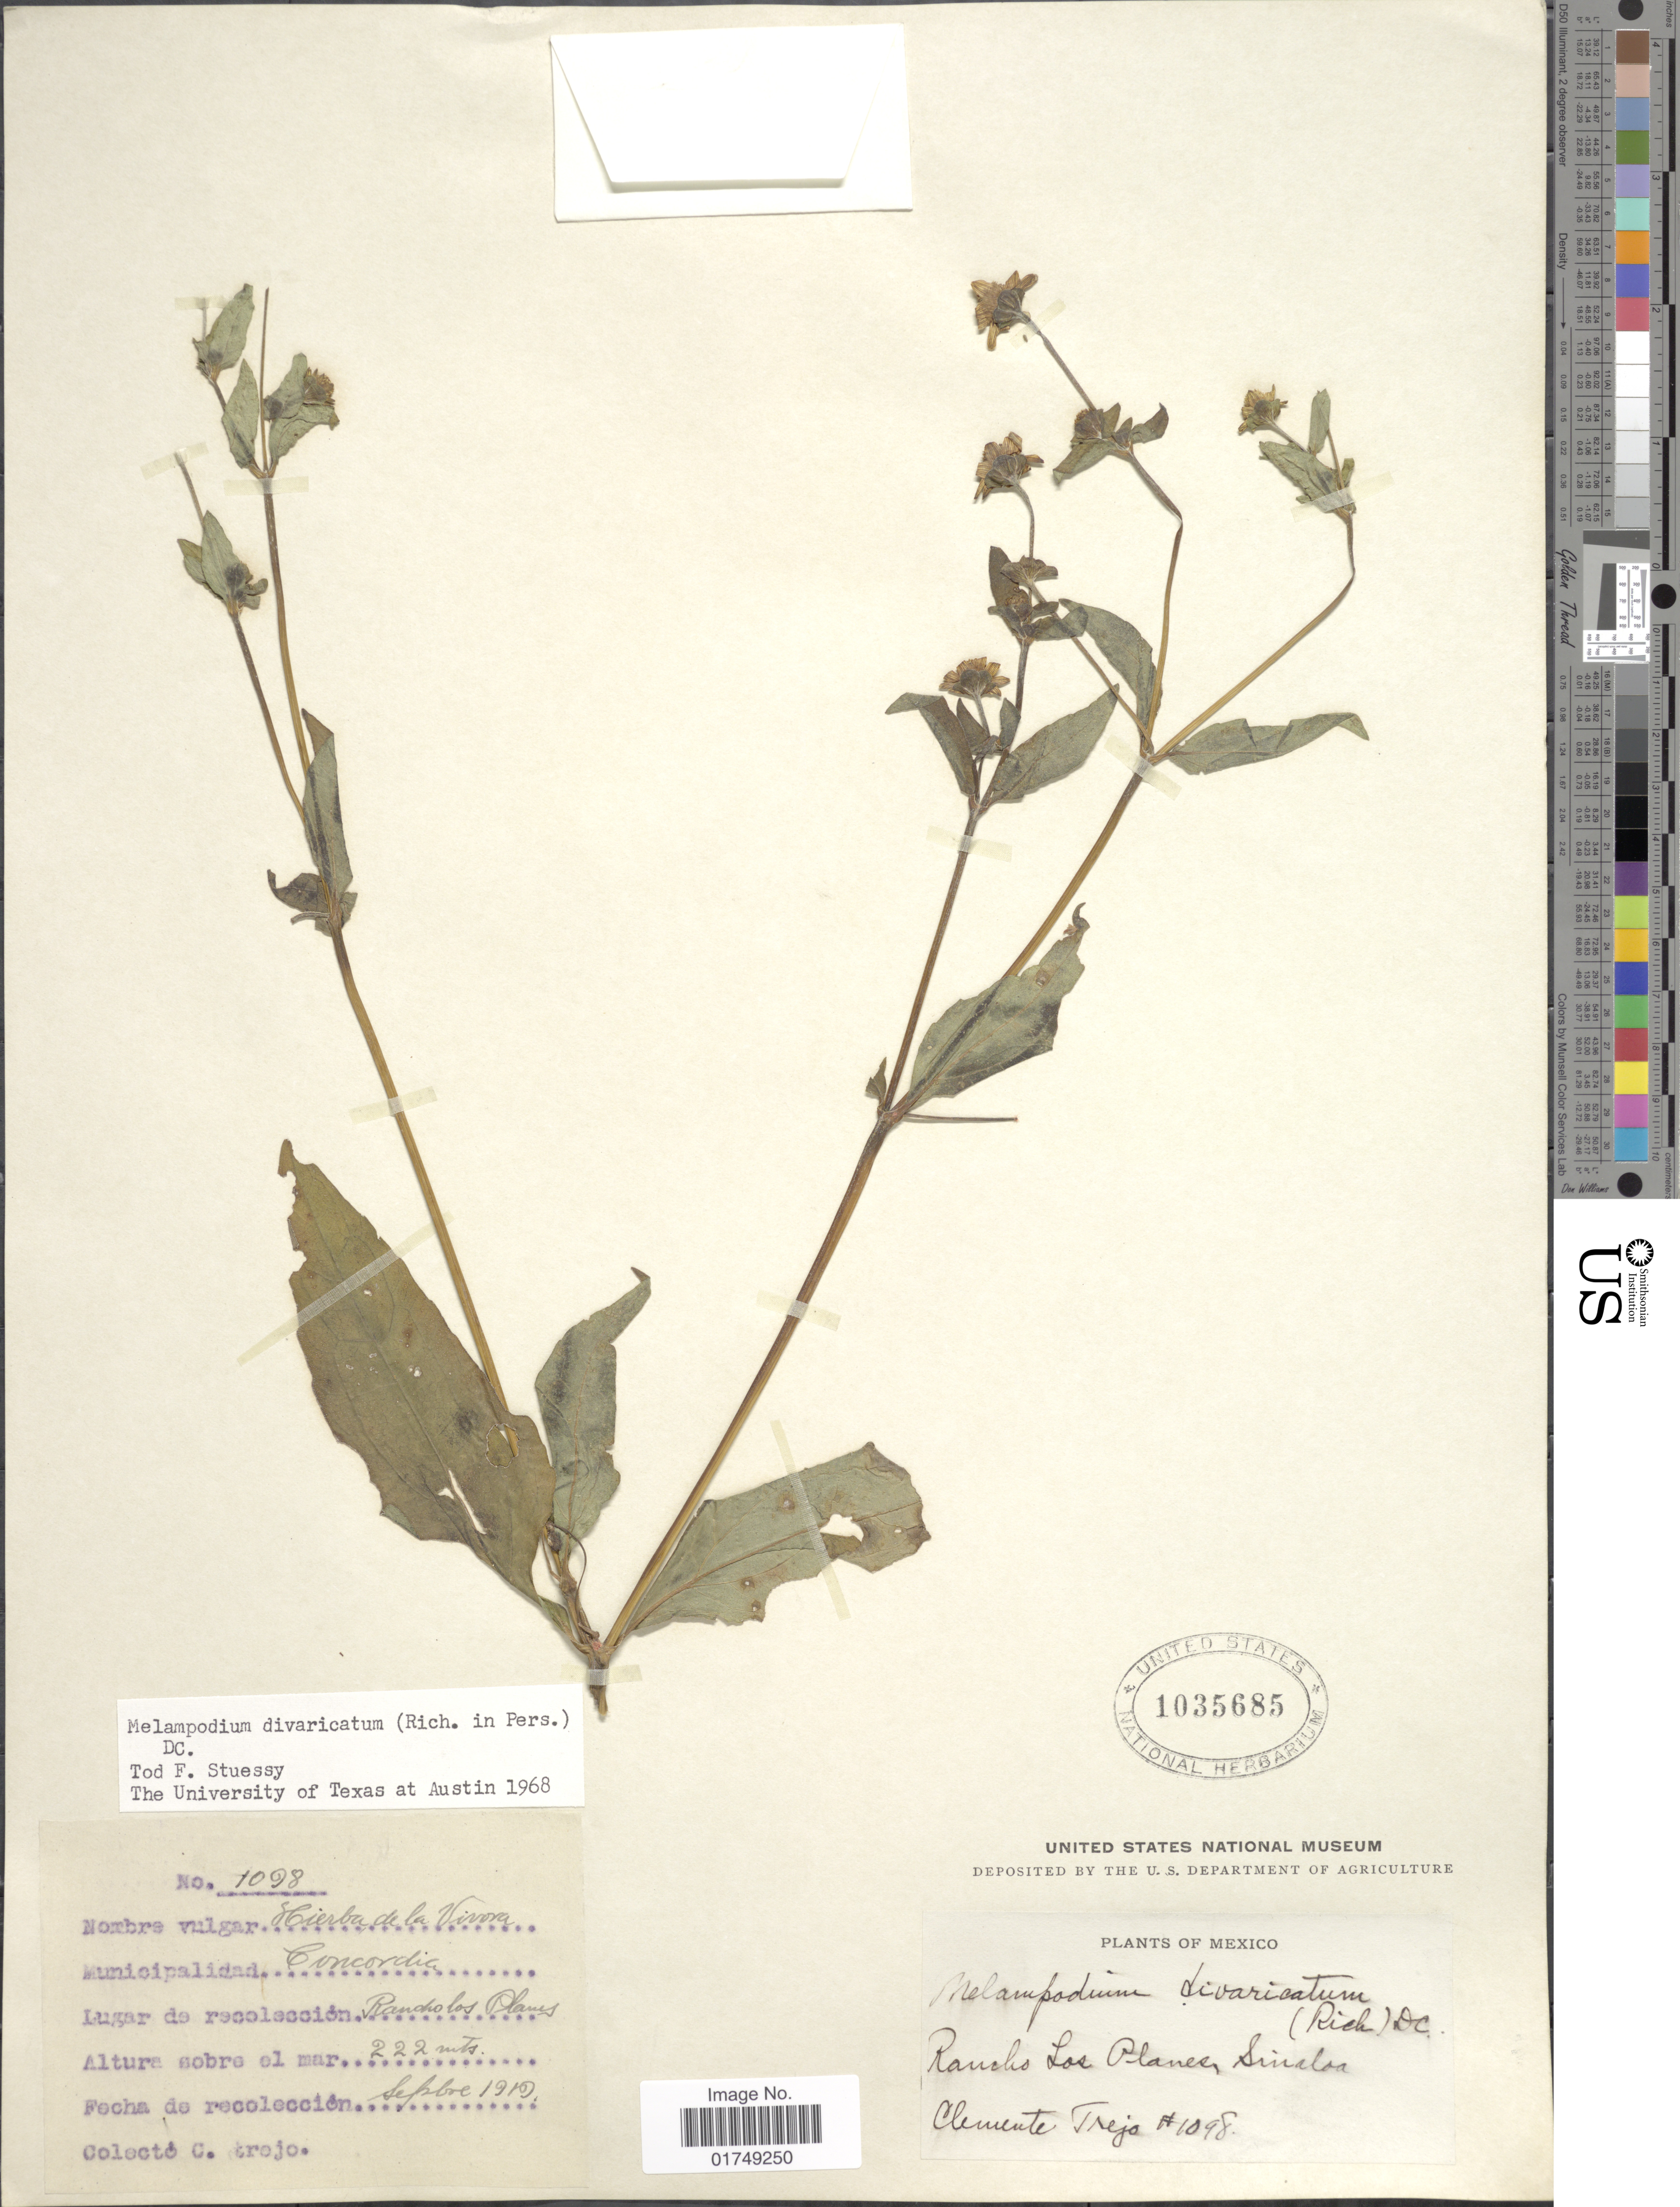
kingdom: Plantae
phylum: Tracheophyta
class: Magnoliopsida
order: Asterales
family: Asteraceae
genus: Melampodium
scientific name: Melampodium divaricatum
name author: (Rich.) DC.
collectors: C. Trejo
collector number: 1098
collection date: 1919-09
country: Mexico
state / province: Sinaloa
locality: Rancho los Planes, Concordia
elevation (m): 222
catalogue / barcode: US 1035685